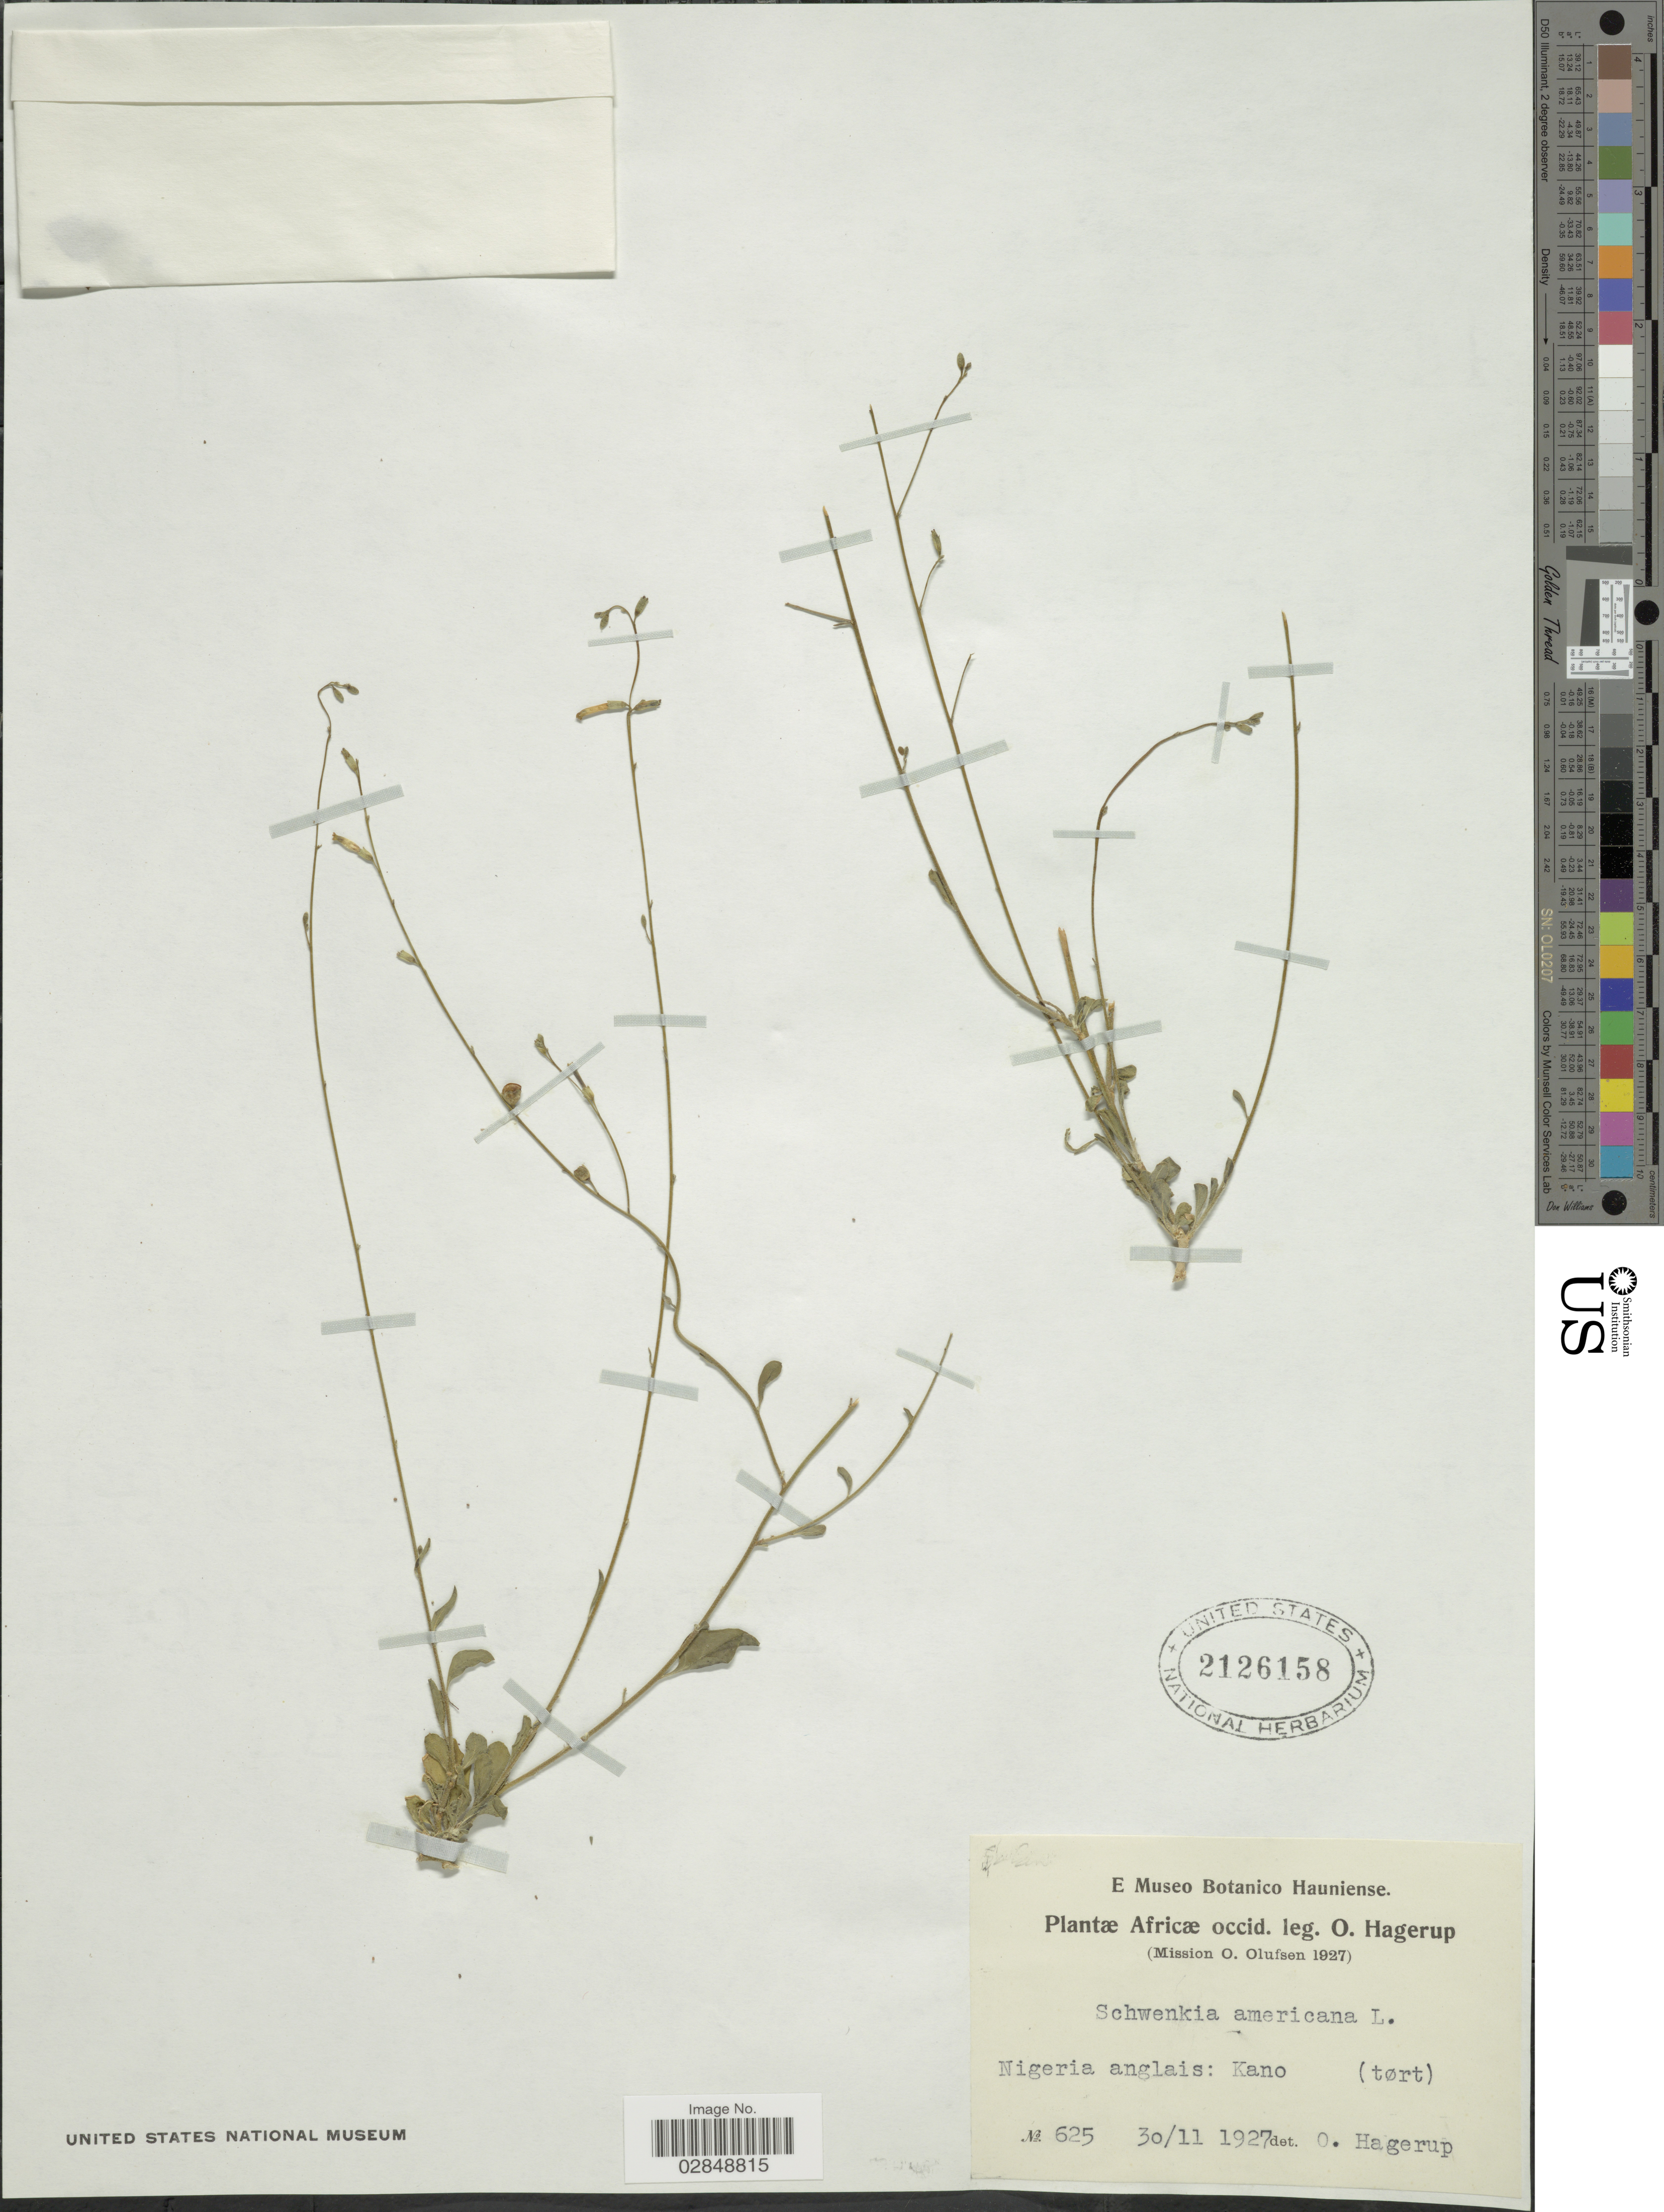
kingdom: Plantae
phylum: Tracheophyta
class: Magnoliopsida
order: Solanales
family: Solanaceae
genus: Schwenckia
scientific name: Schwenckia americana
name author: L.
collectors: O. Hagerup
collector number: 625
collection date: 1927-11-30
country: Nigeria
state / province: Kano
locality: Nigeria anglais (tørt). Africæ occid.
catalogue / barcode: US 2126158